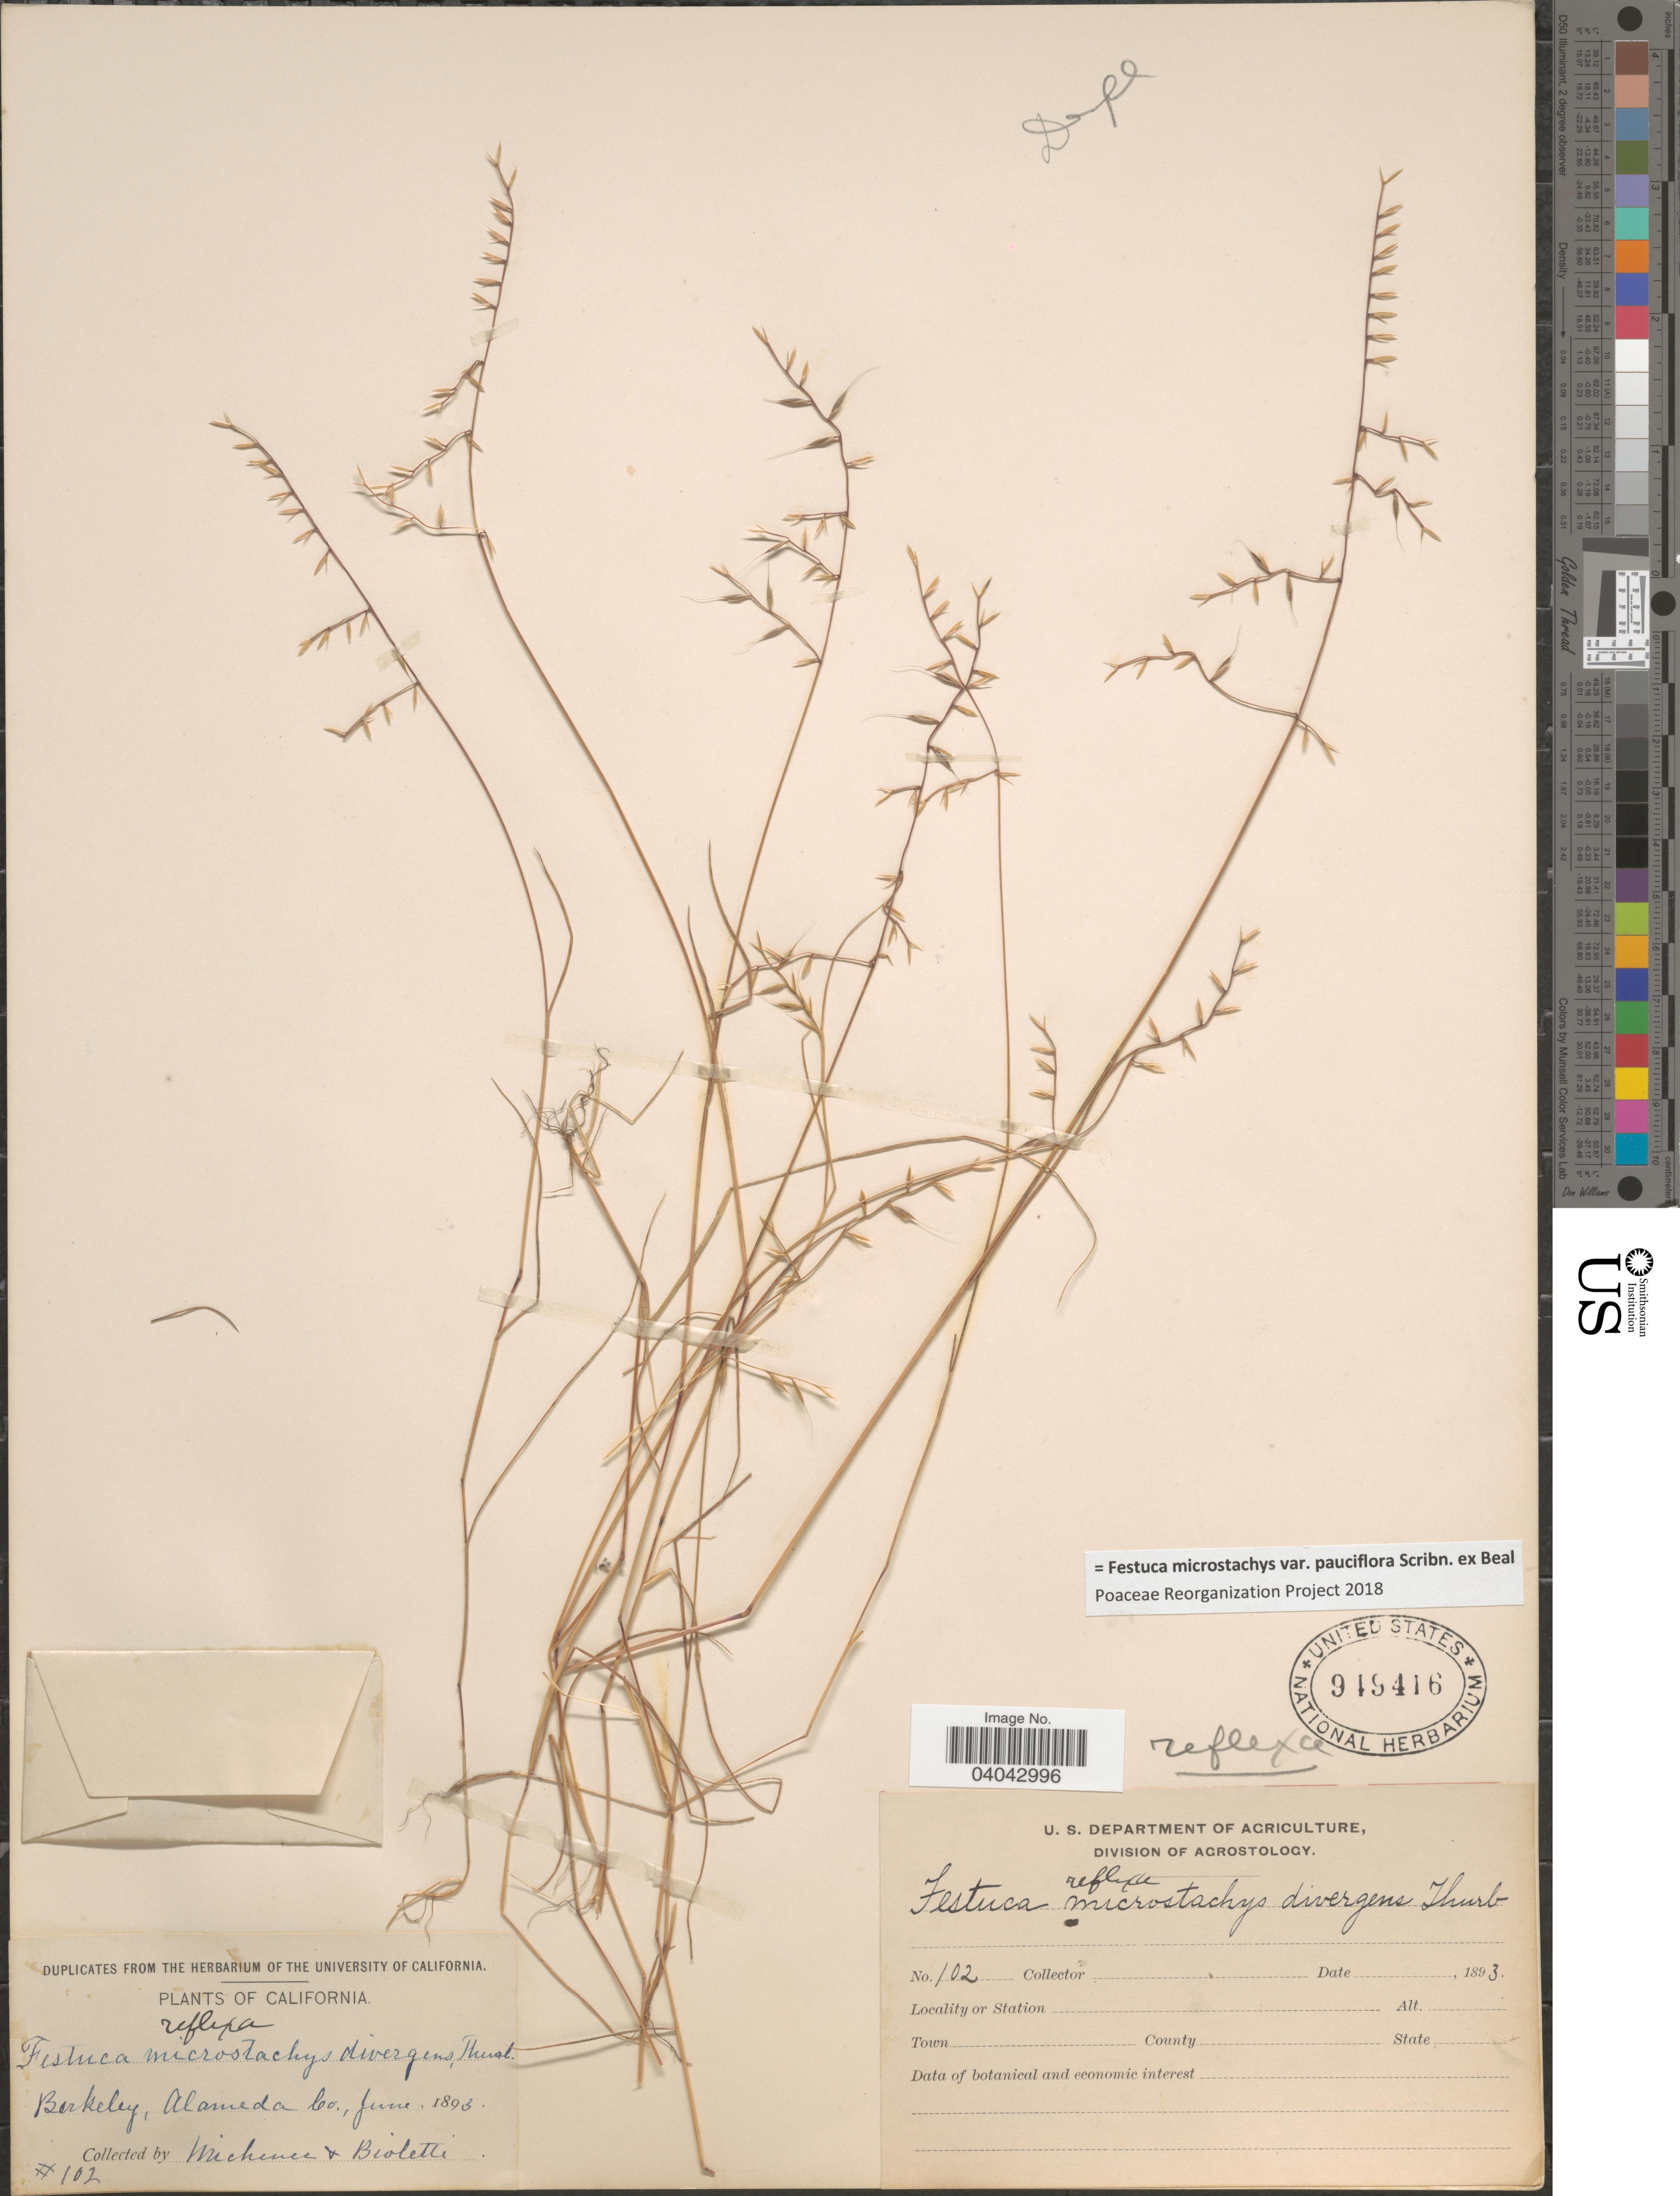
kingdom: Plantae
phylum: Tracheophyta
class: Liliopsida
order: Poales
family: Poaceae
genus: Festuca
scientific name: Festuca microstachys var. pauciflora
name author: Scribn. ex W.J. Beal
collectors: -. Michener & -- Bioletti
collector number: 102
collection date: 1893-06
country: United States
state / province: California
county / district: Alameda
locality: Berkeley, Alameda Co.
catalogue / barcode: US 949416